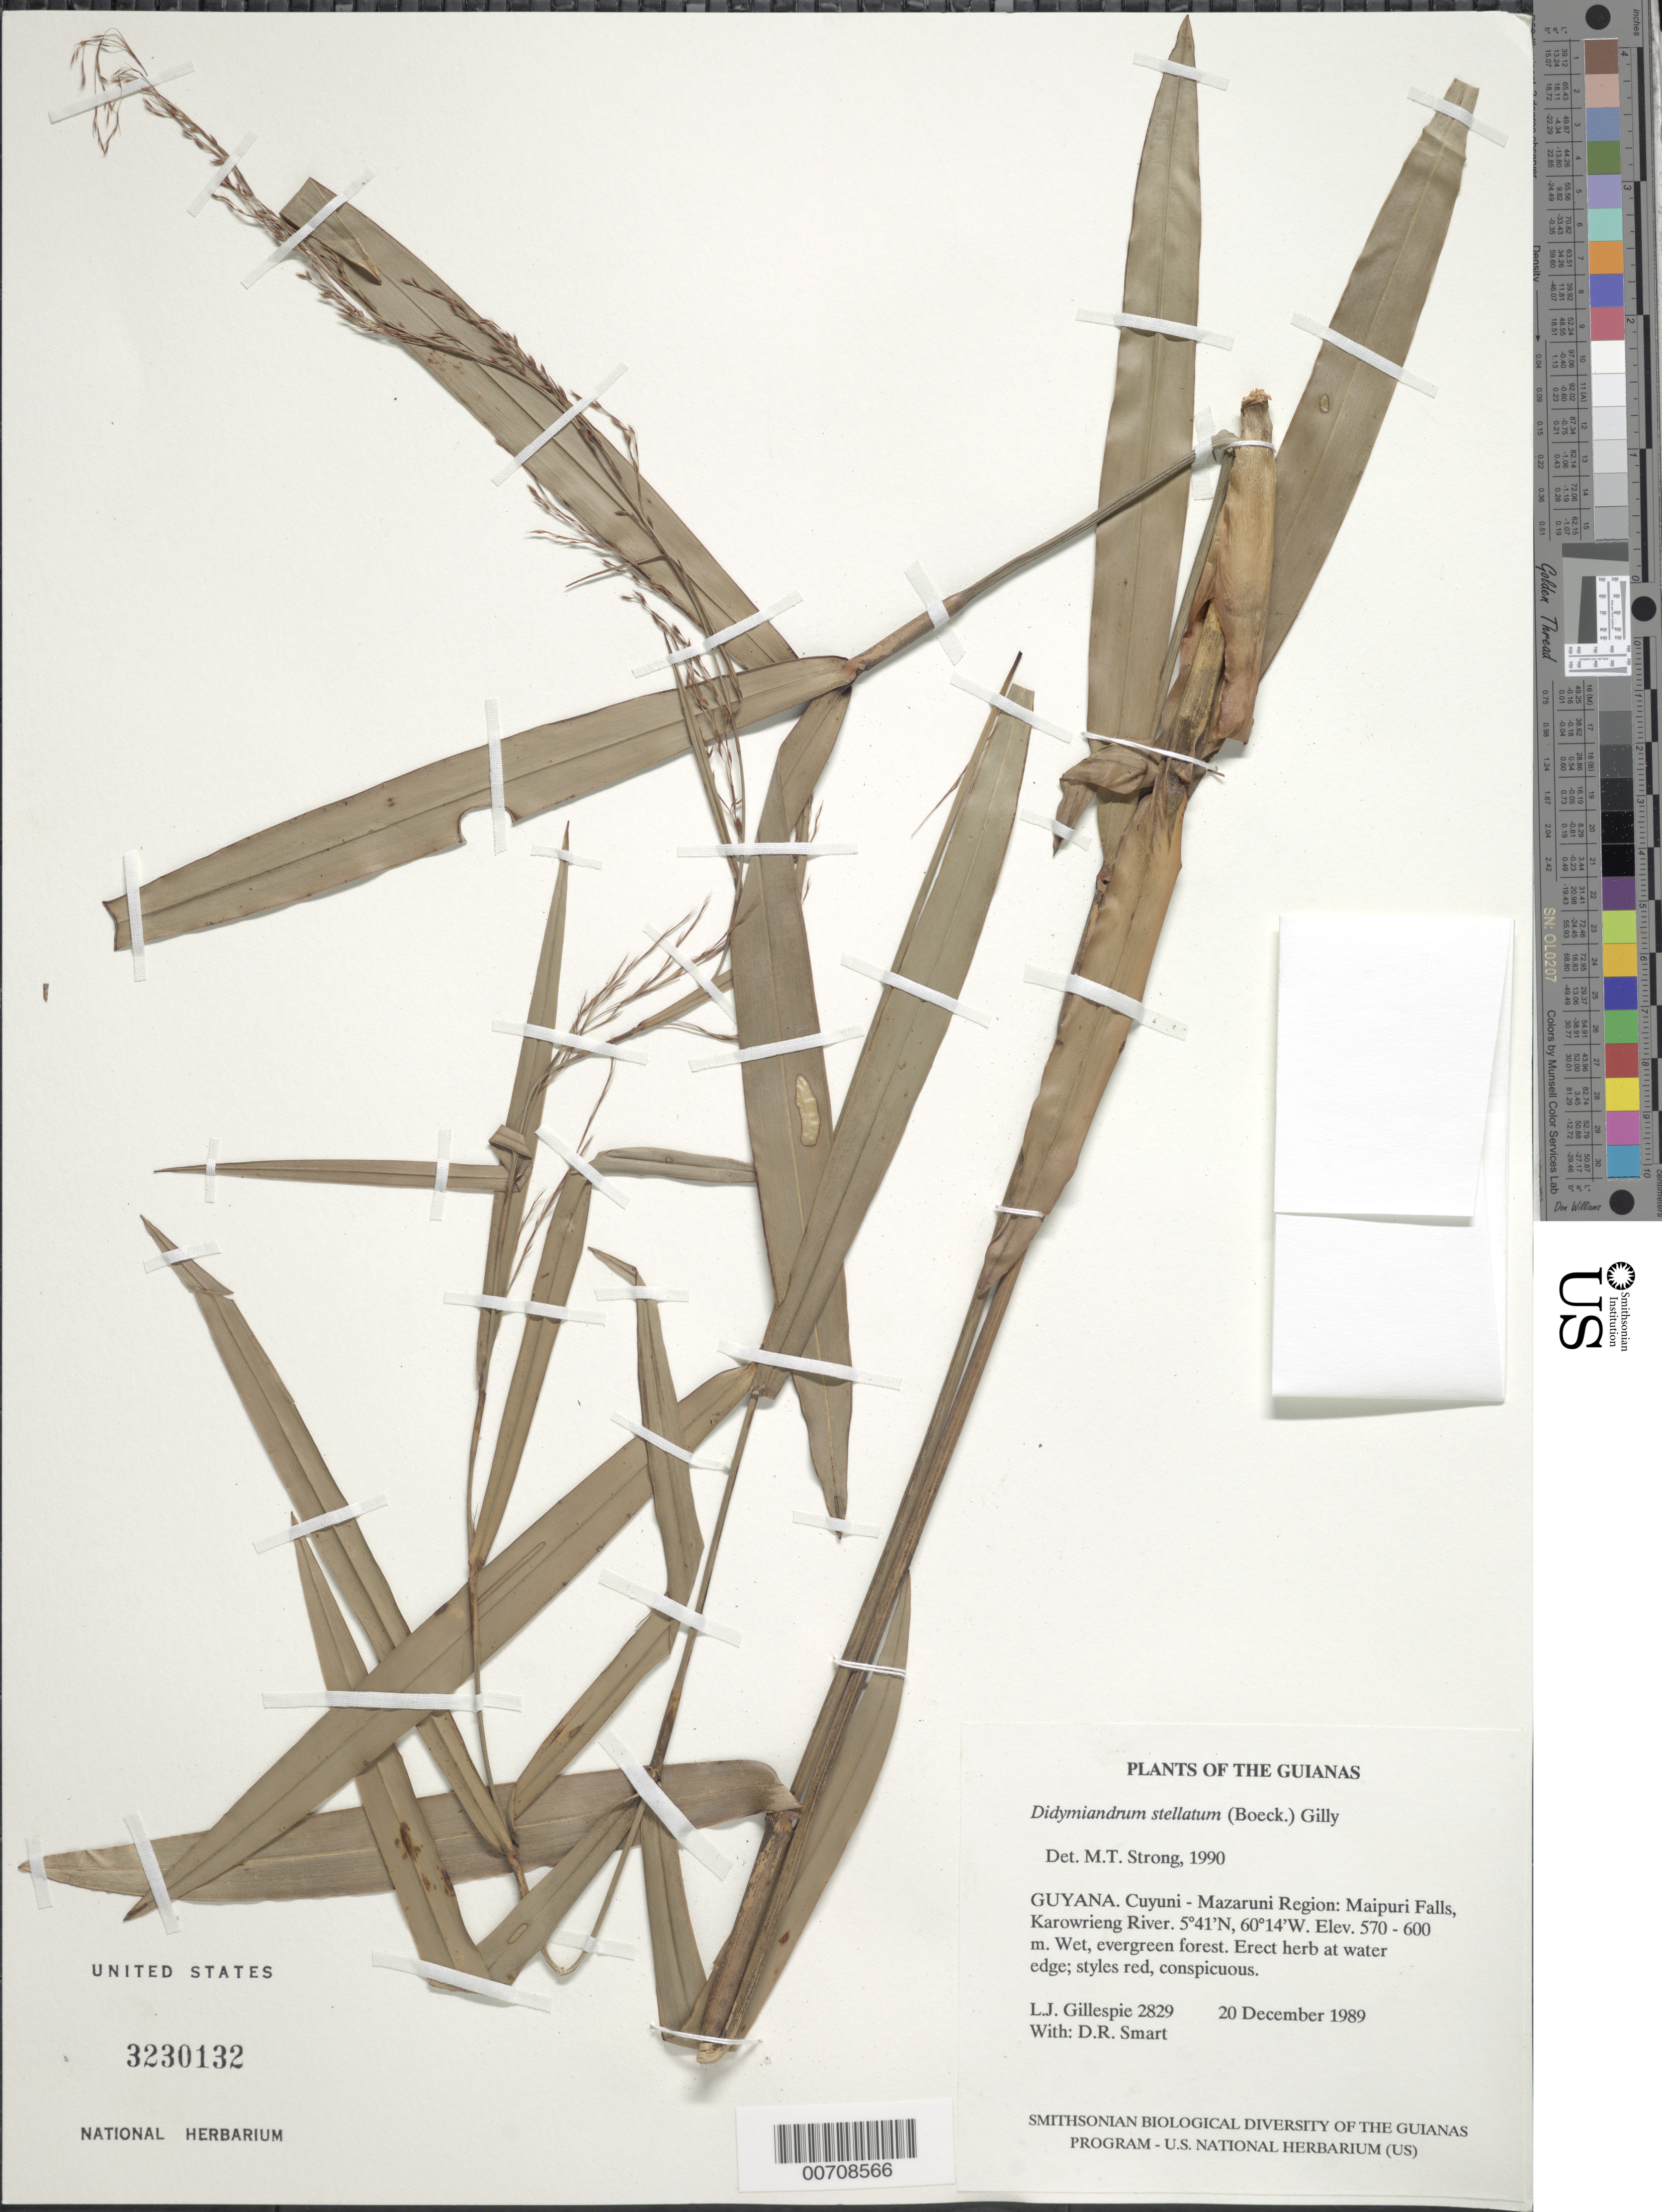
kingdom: Plantae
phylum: Tracheophyta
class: Liliopsida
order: Poales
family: Cyperaceae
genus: Didymiandrum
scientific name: Didymiandrum stellatum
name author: (Boeckeler) Gilly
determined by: Strong, M. T., (US), Smithsonian Institution - National Museum of Natural History (UNITED STATES)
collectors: L. J. Gillespie & D. R. Smart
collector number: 2829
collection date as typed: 20 December 1989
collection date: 1989-12-20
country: Guyana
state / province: Cuyuni-Mazaruni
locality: Maipuri Falls, Karowrieng River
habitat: Wet, evergreen forest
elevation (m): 570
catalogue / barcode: US 3230132